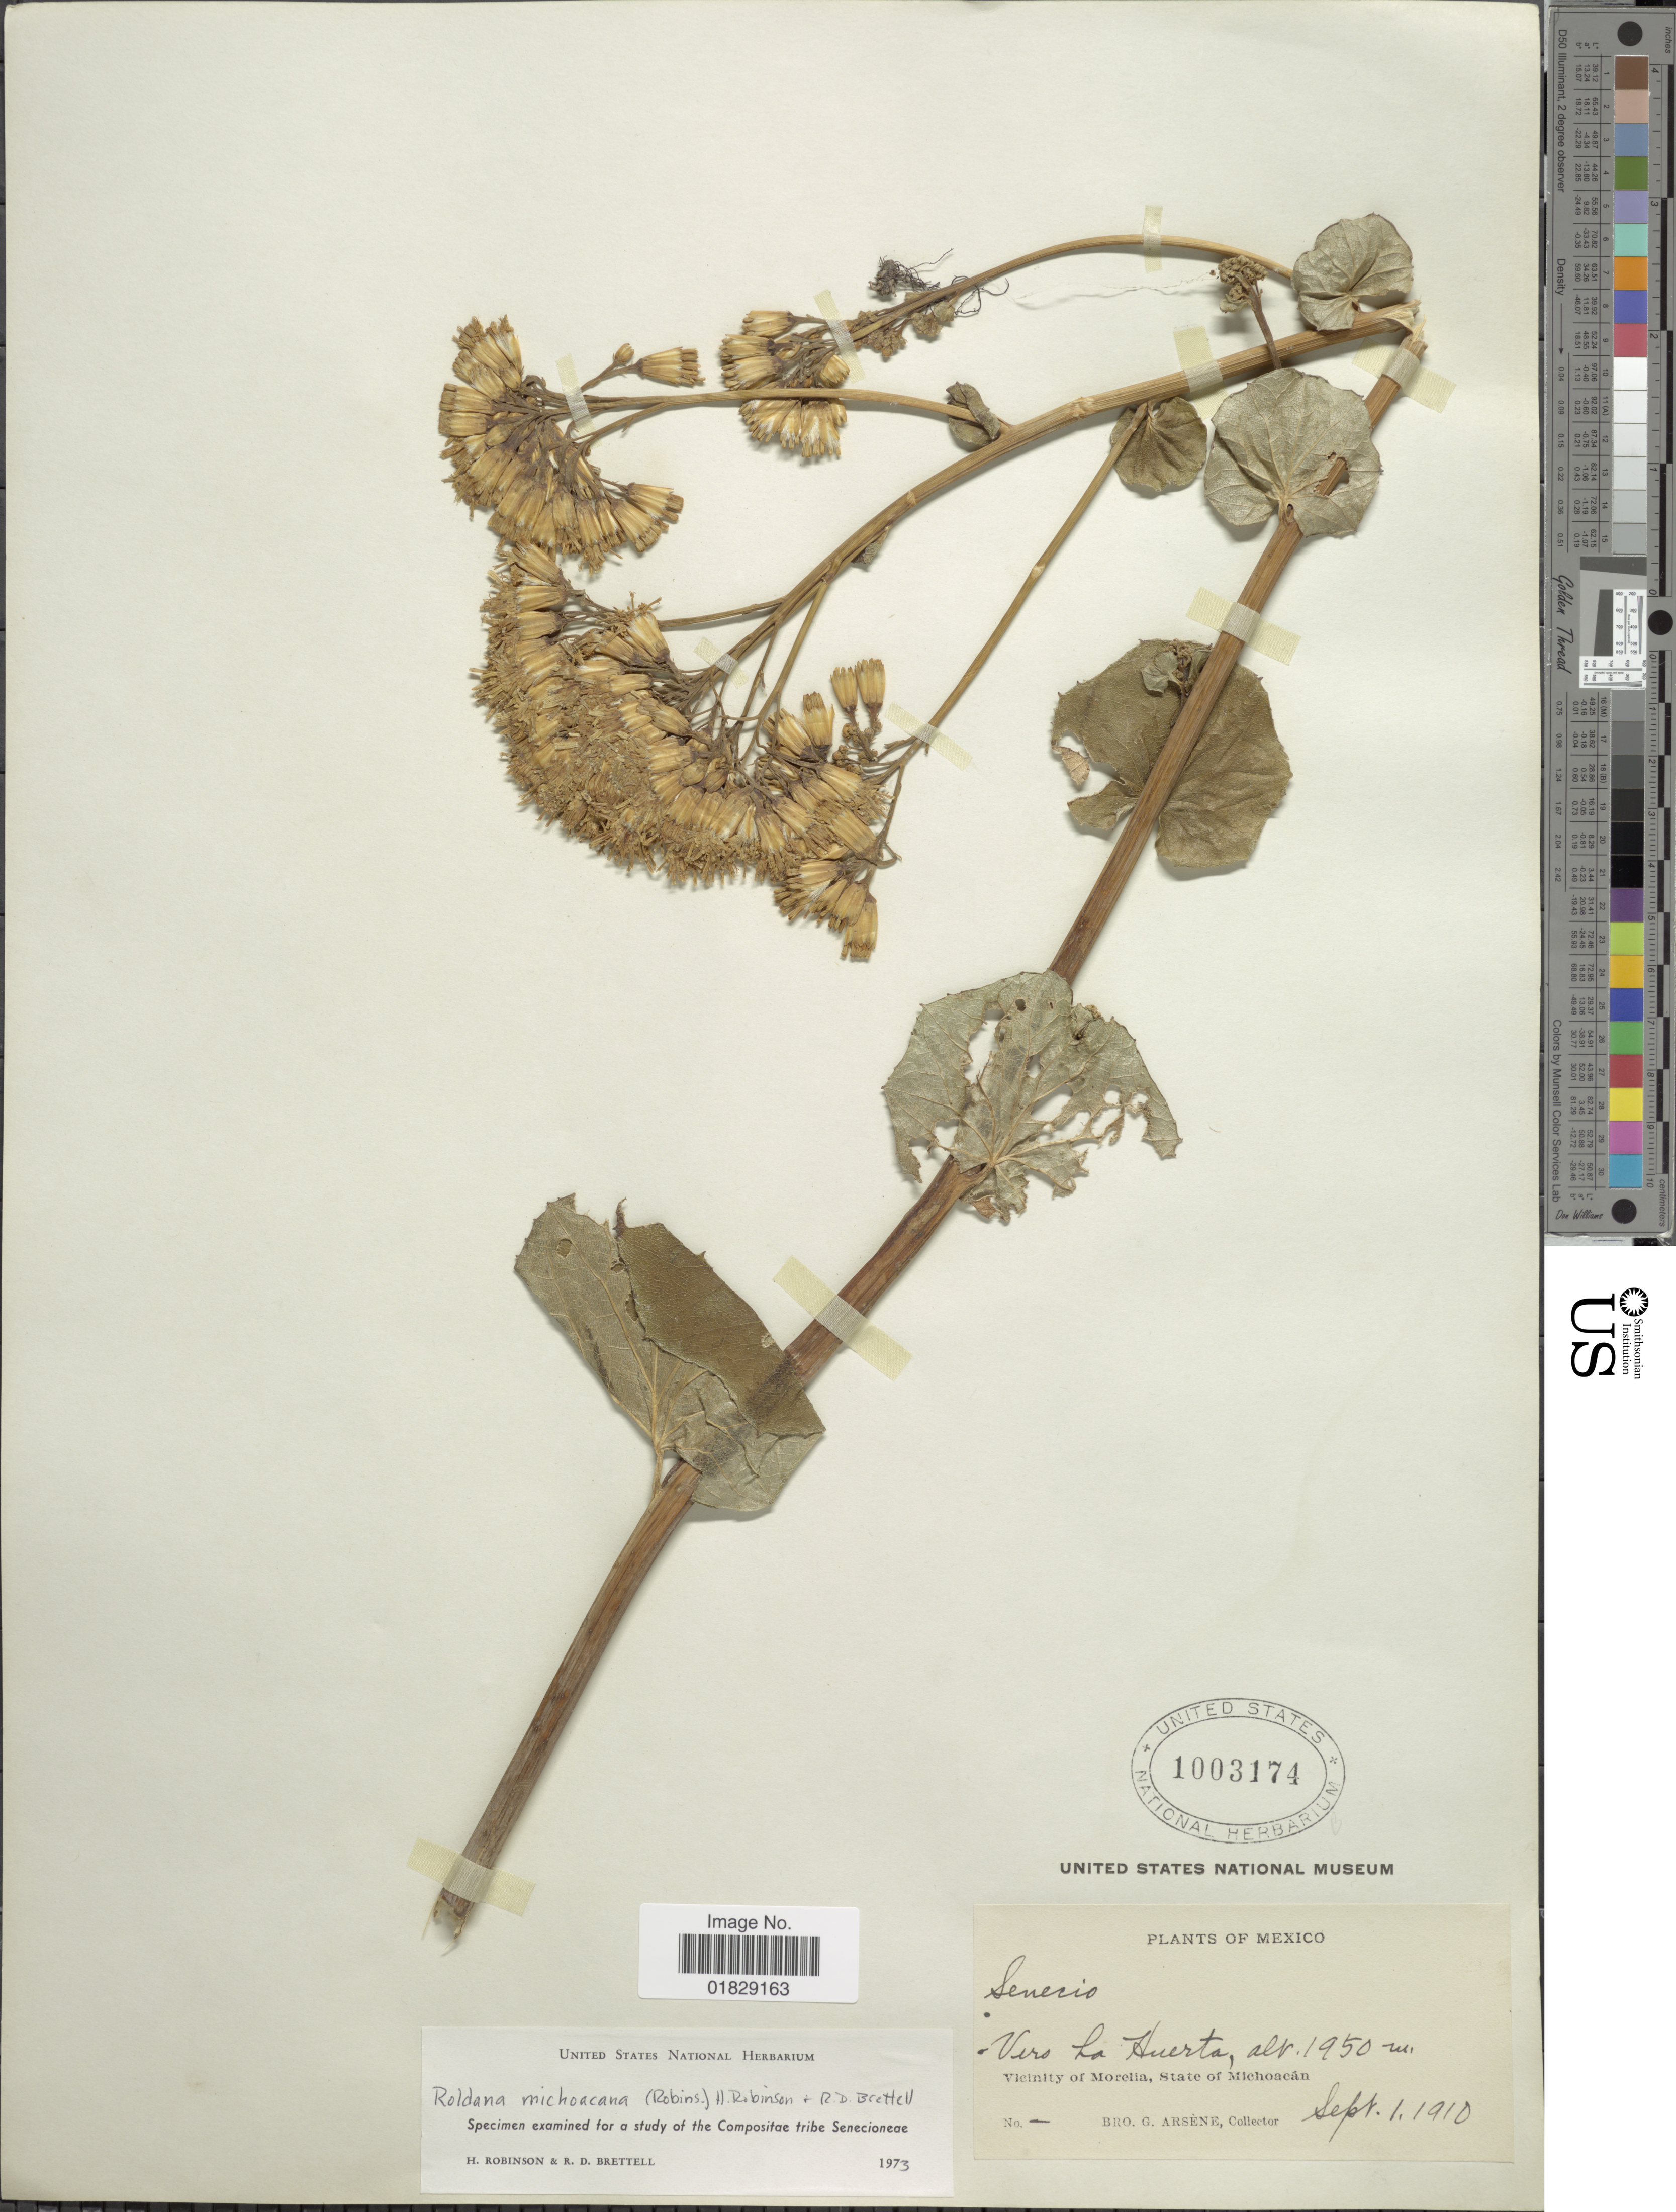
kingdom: Plantae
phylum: Tracheophyta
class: Magnoliopsida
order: Asterales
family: Asteraceae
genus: Roldana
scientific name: Roldana michoacana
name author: (B.L. Rob.) H. Rob. & Brettell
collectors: Bro. G. Arsène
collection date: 1910-09-01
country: Mexico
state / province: Michoacán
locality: Vero La Huerta. Vicinity of Morelia, State of Michoacán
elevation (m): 1950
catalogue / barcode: US 1003174